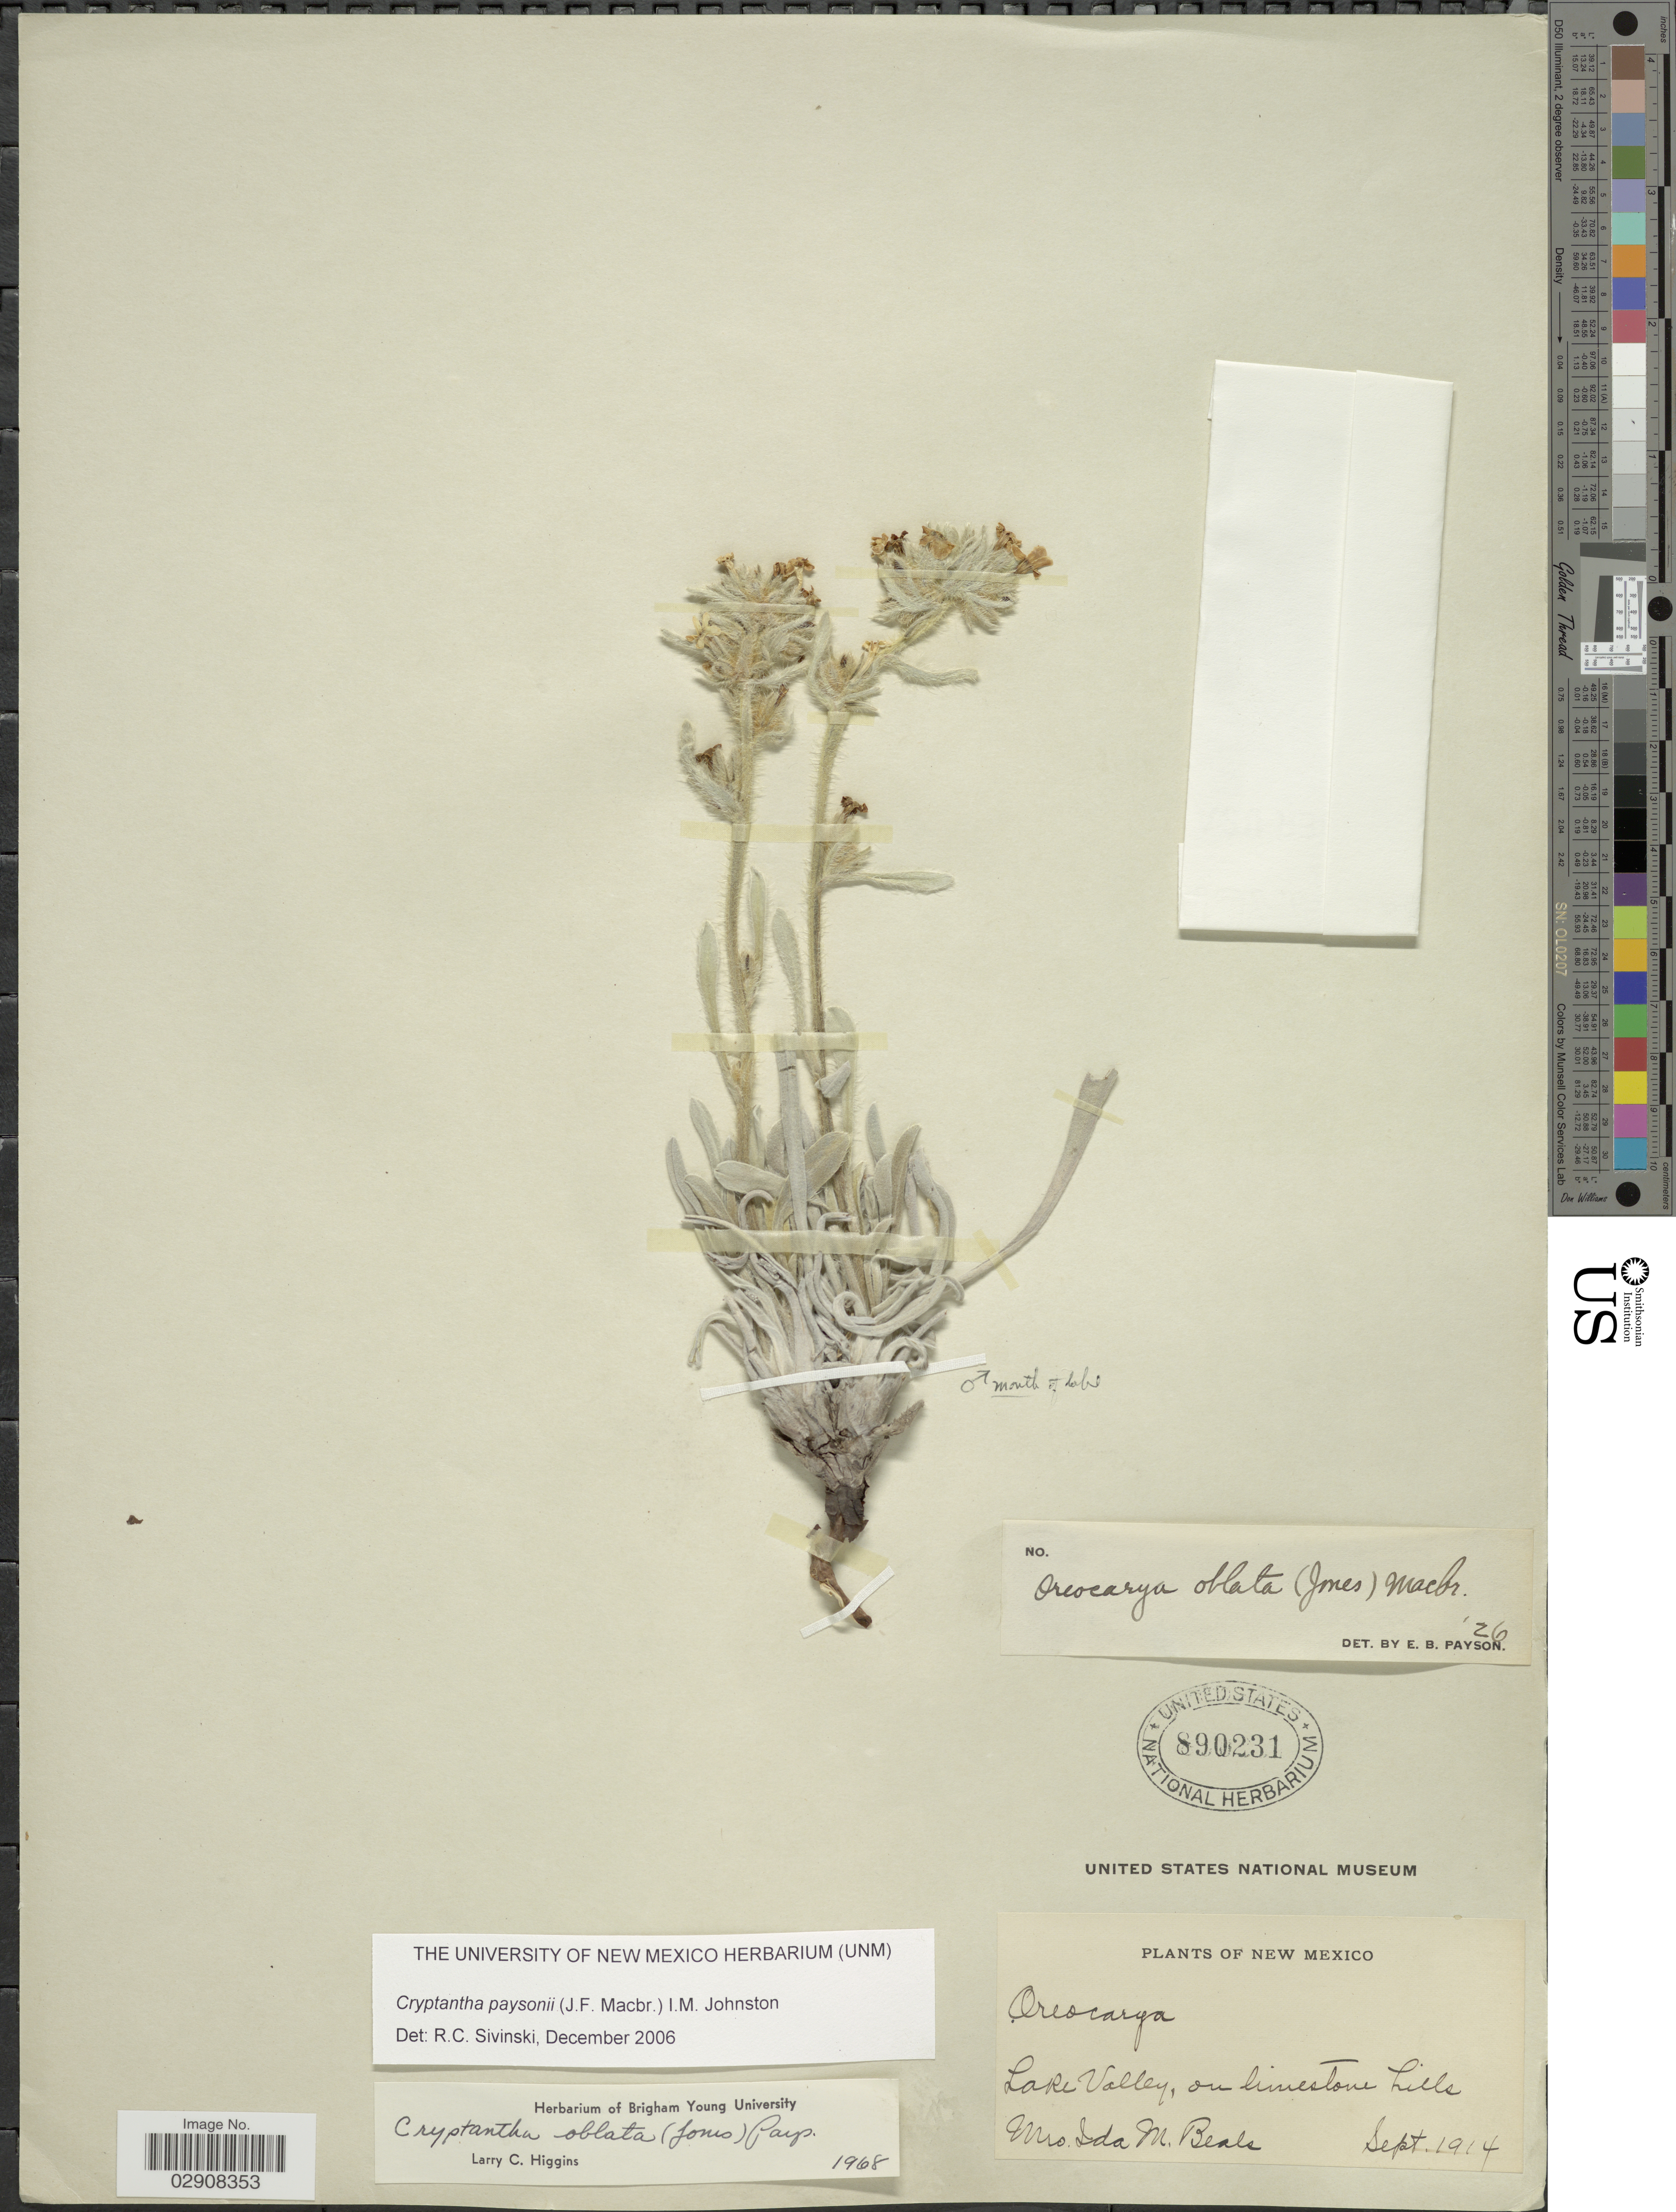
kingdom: Plantae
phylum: Tracheophyta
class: Magnoliopsida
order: Boraginales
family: Boraginaceae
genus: Cryptantha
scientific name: Cryptantha paysonii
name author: (J.F. Macbr.) I.M. Johnst.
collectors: I. M. Beals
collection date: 1914-09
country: United States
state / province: New Mexico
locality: Lake Valley, on limestone hills.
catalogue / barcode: US 890231